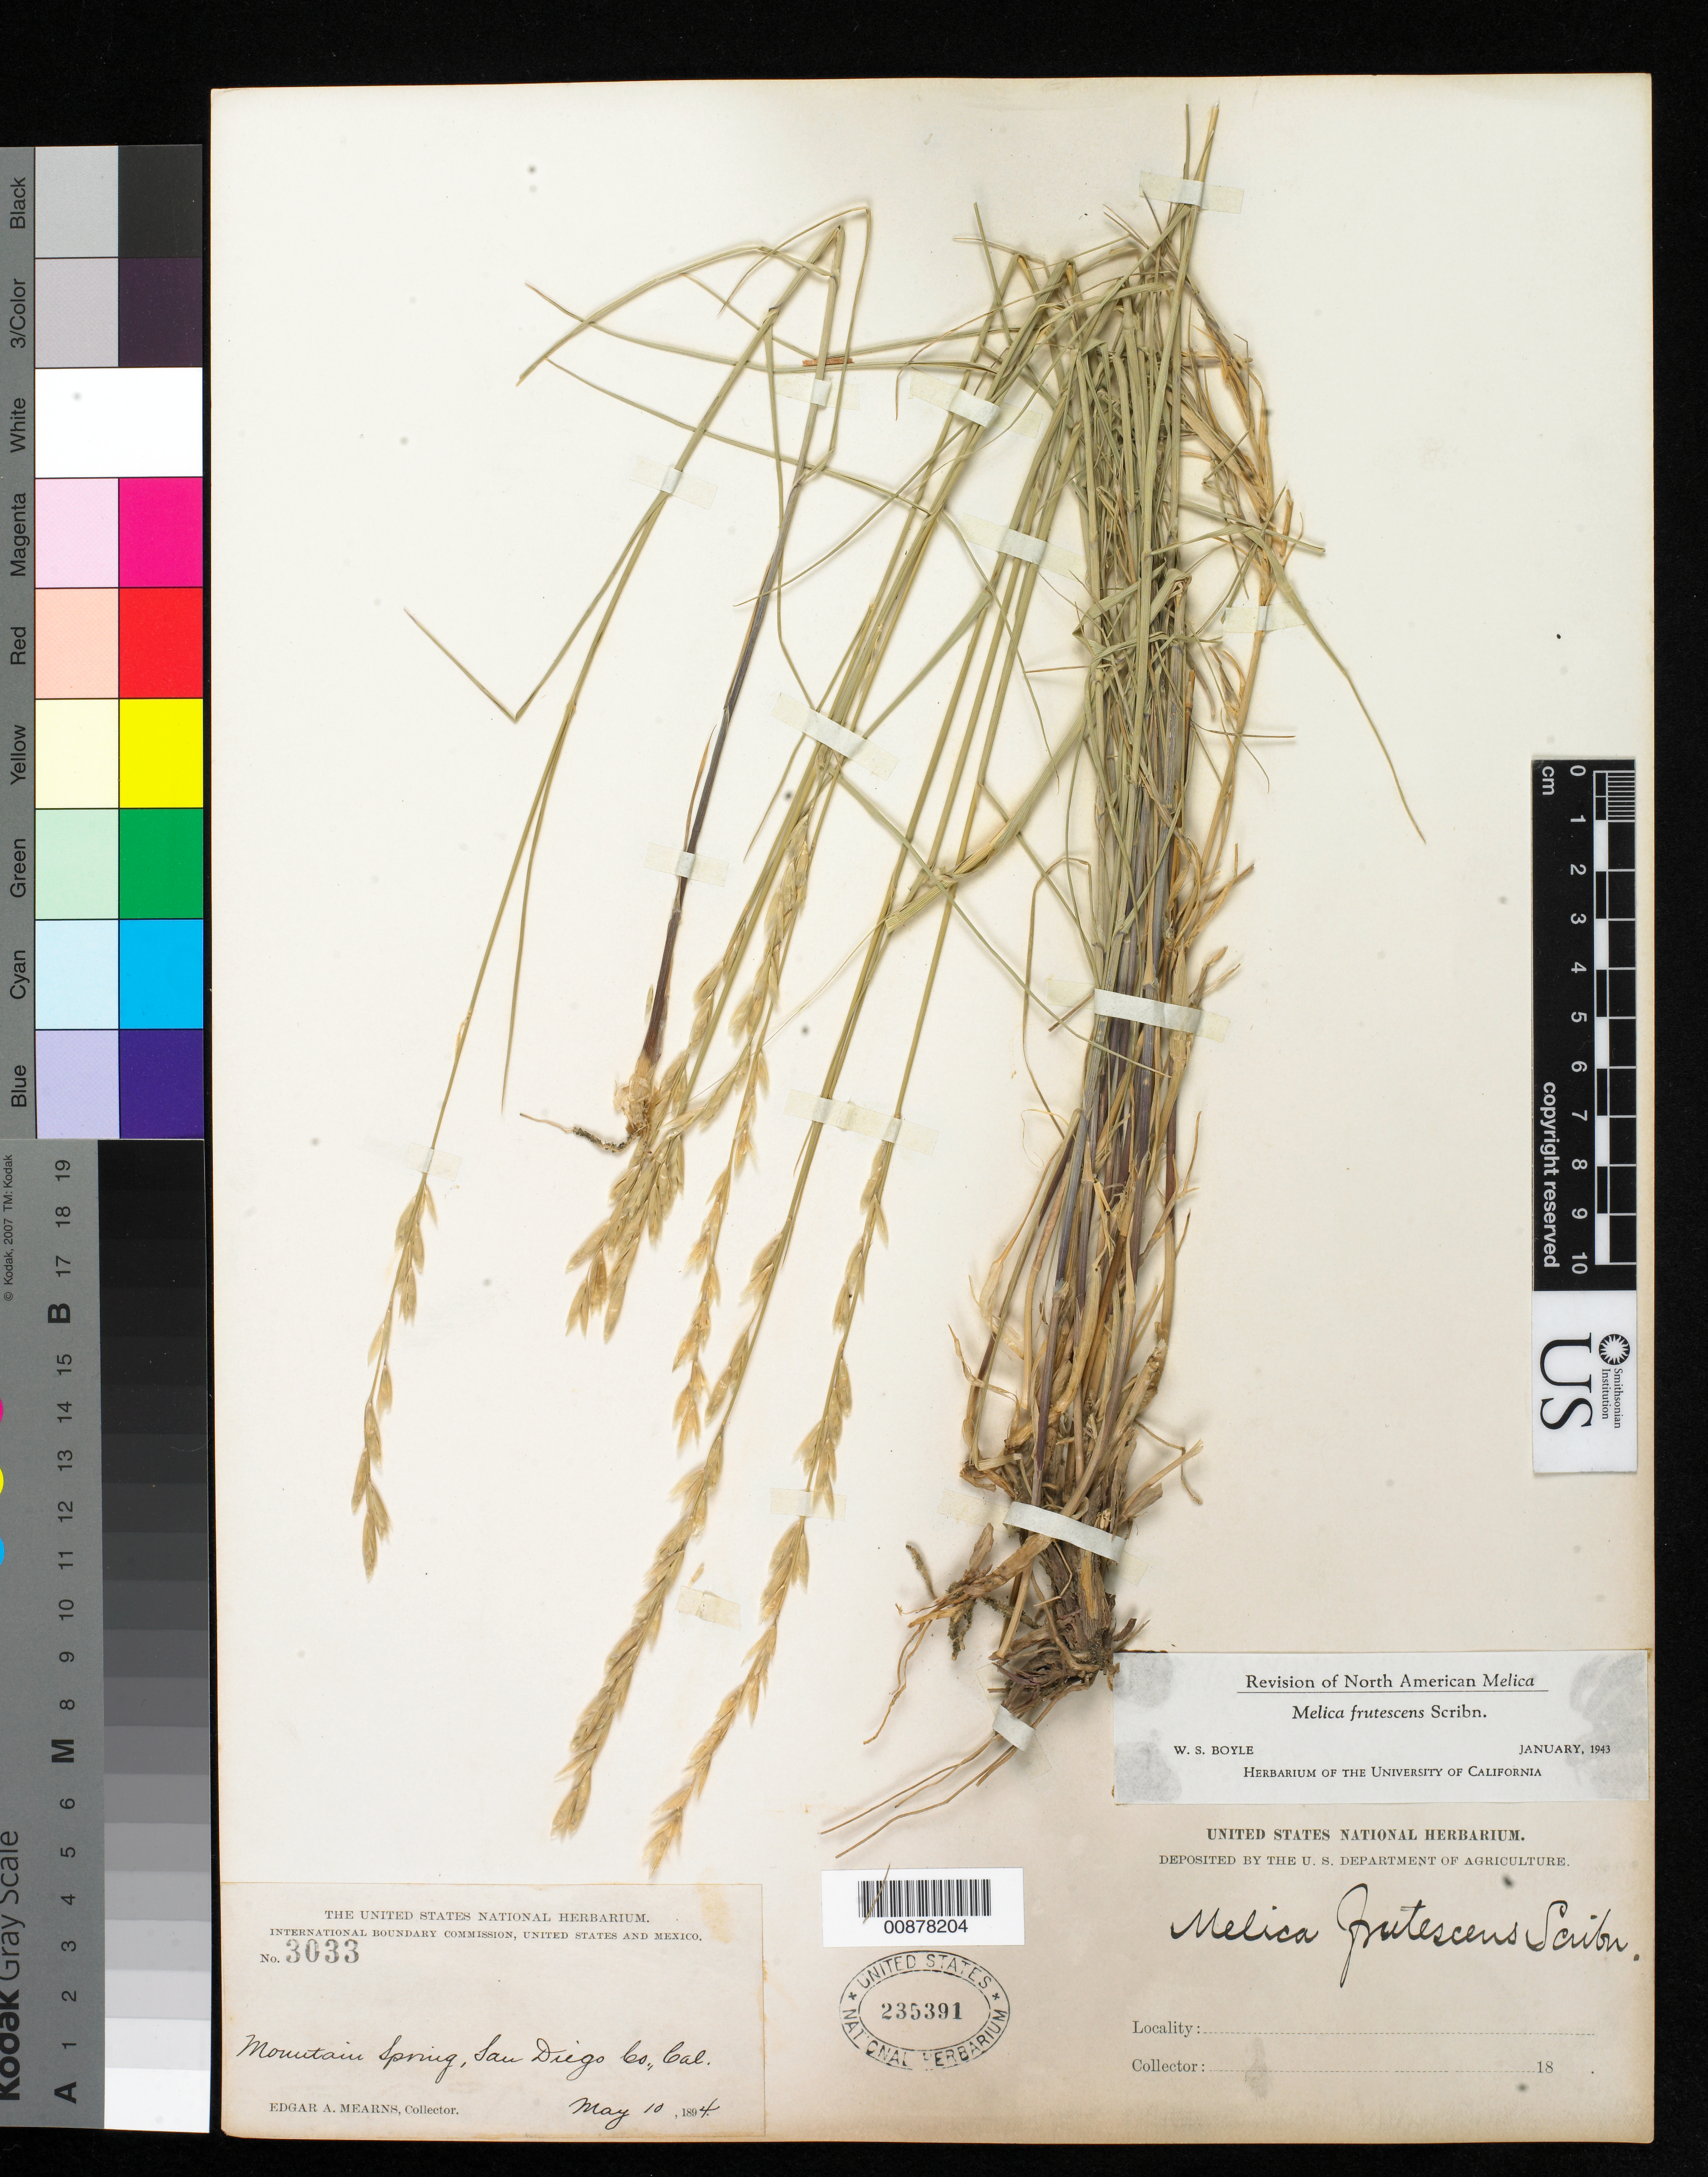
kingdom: Plantae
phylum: Tracheophyta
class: Liliopsida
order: Poales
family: Poaceae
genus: Melica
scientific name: Melica frutescens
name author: Scribn.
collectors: E. A. Mearns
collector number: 3033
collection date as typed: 10 May 1894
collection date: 1894-05-10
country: United States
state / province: California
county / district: San Diego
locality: Mountain Spring, San Diego County, California.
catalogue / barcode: US 235391